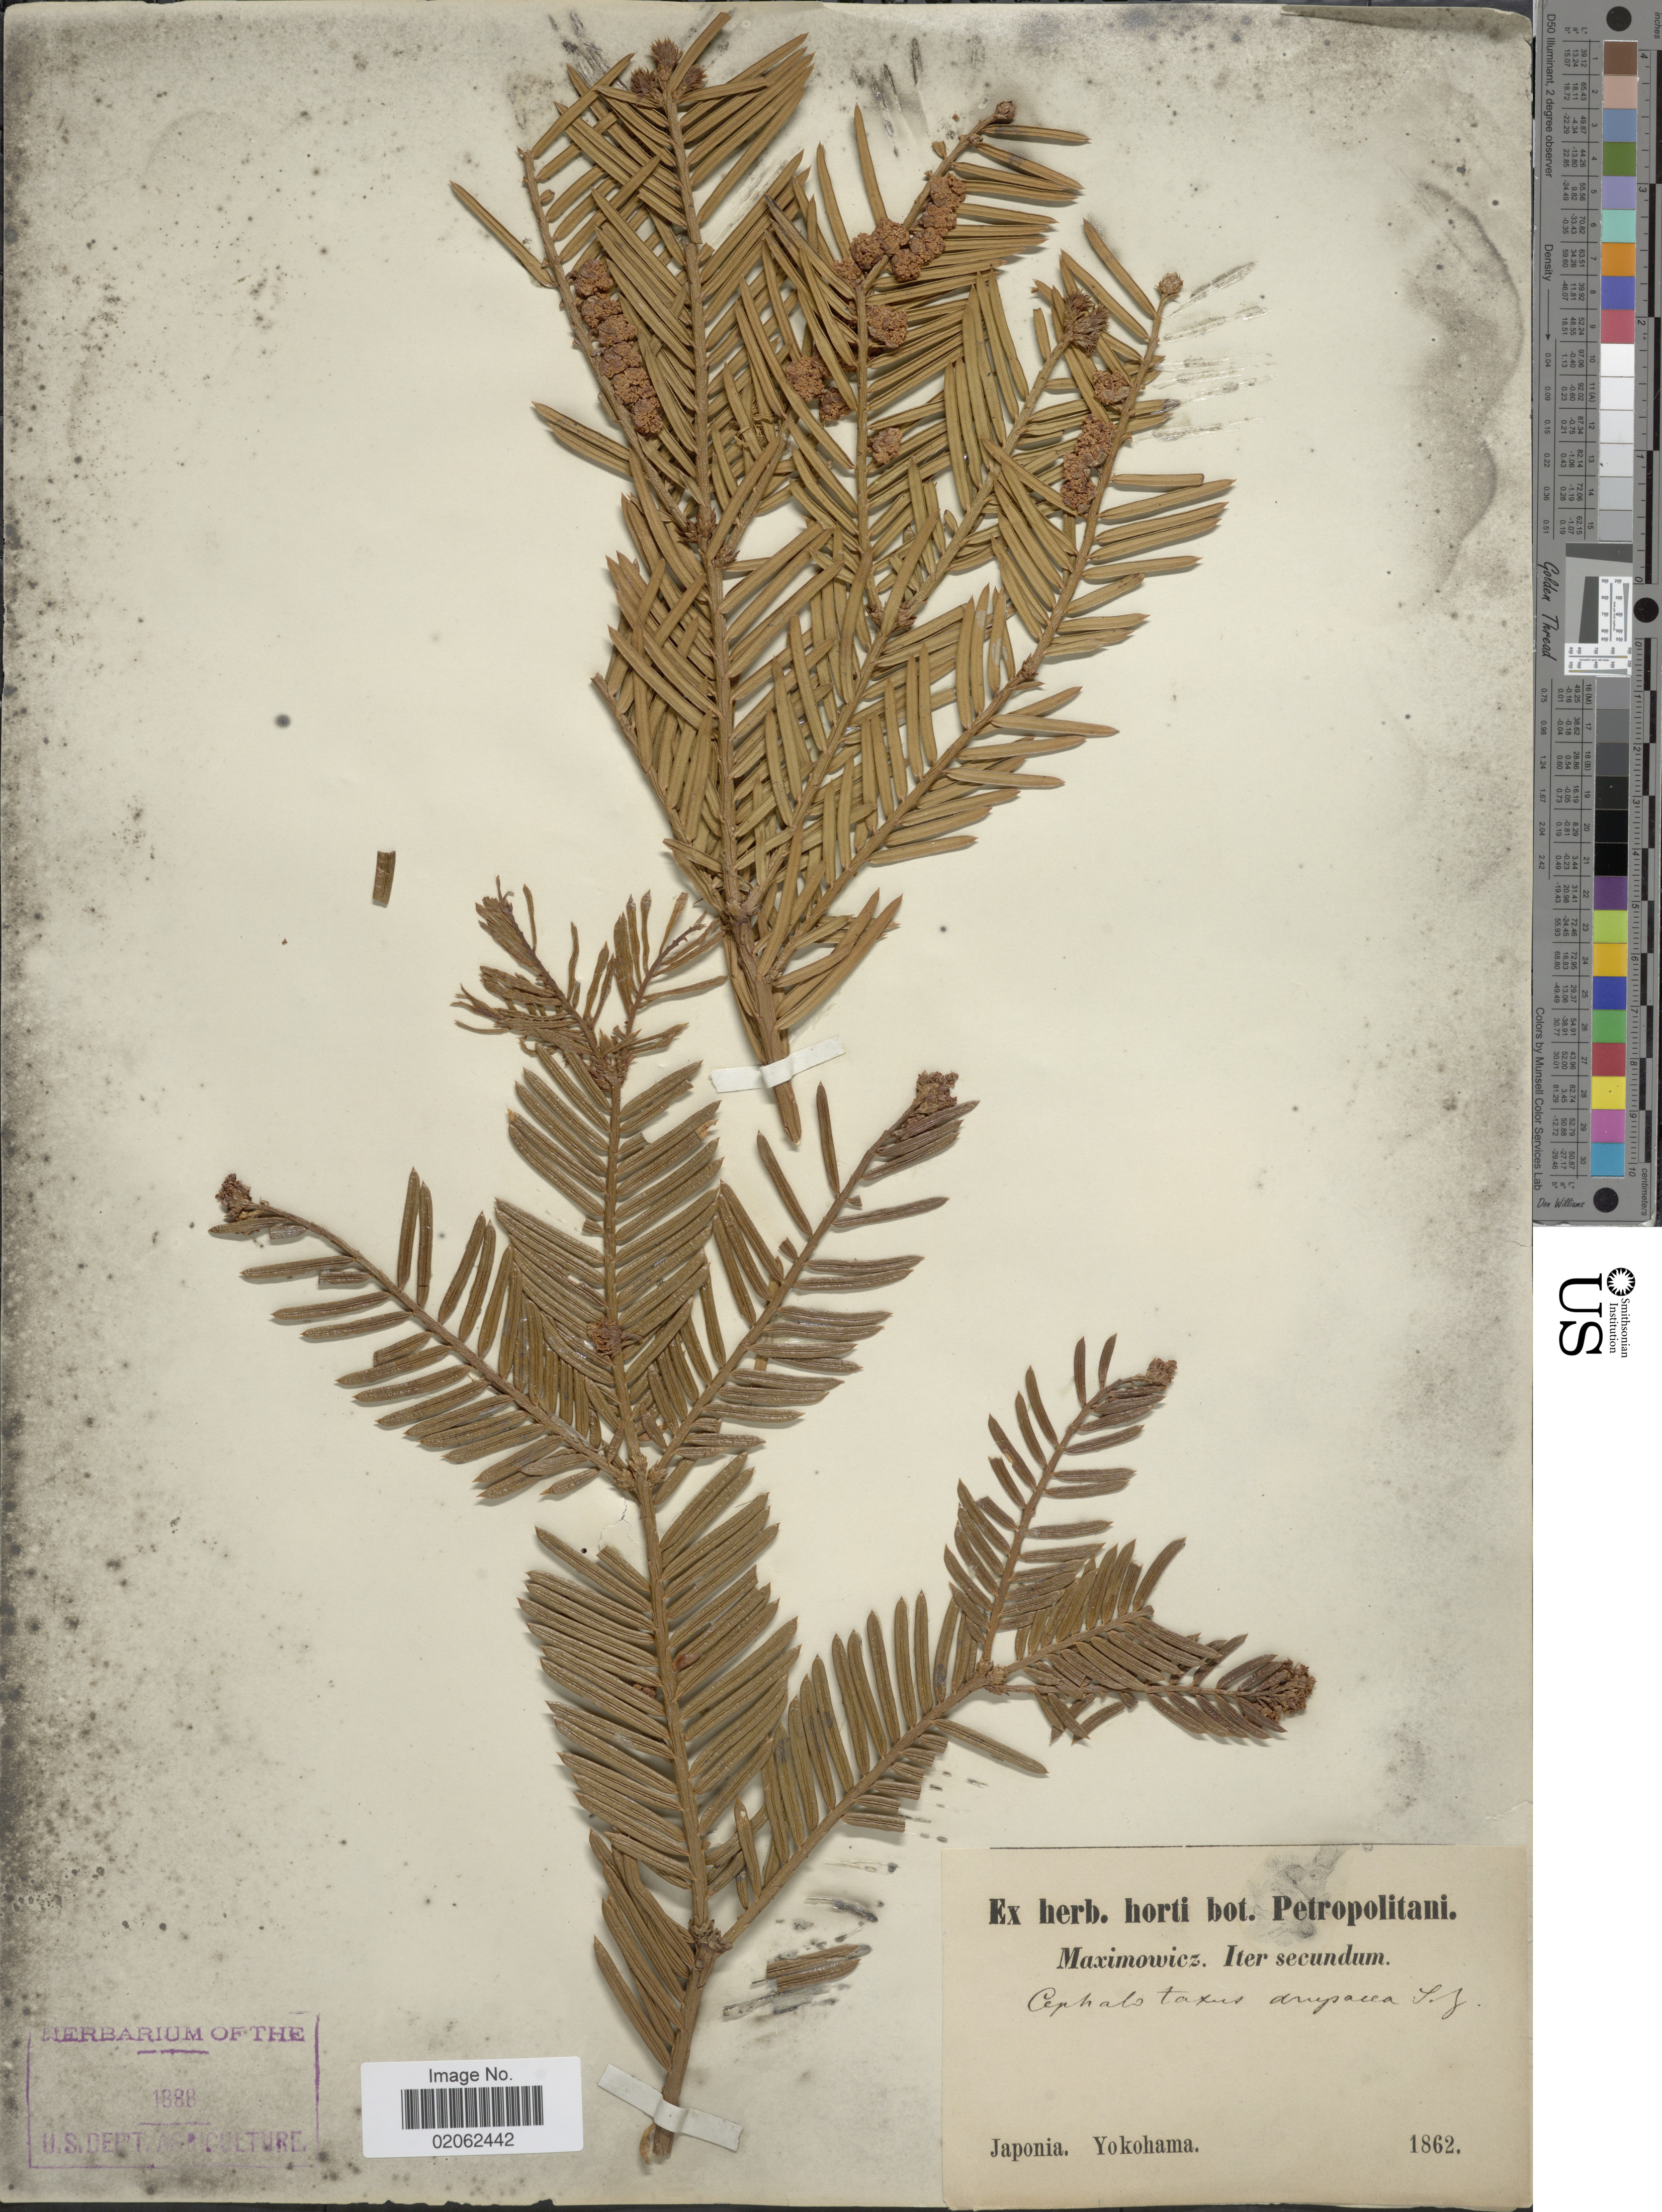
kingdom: Plantae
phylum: Tracheophyta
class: Pinopsida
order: Pinales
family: Cephalotaxaceae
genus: Cephalotaxus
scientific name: Cephalotaxus harringtonia var. drupacea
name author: (Siebold & Zucc.) Koidz.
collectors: Maximowicz, --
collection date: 1862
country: Japan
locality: Japonia. Yokohama